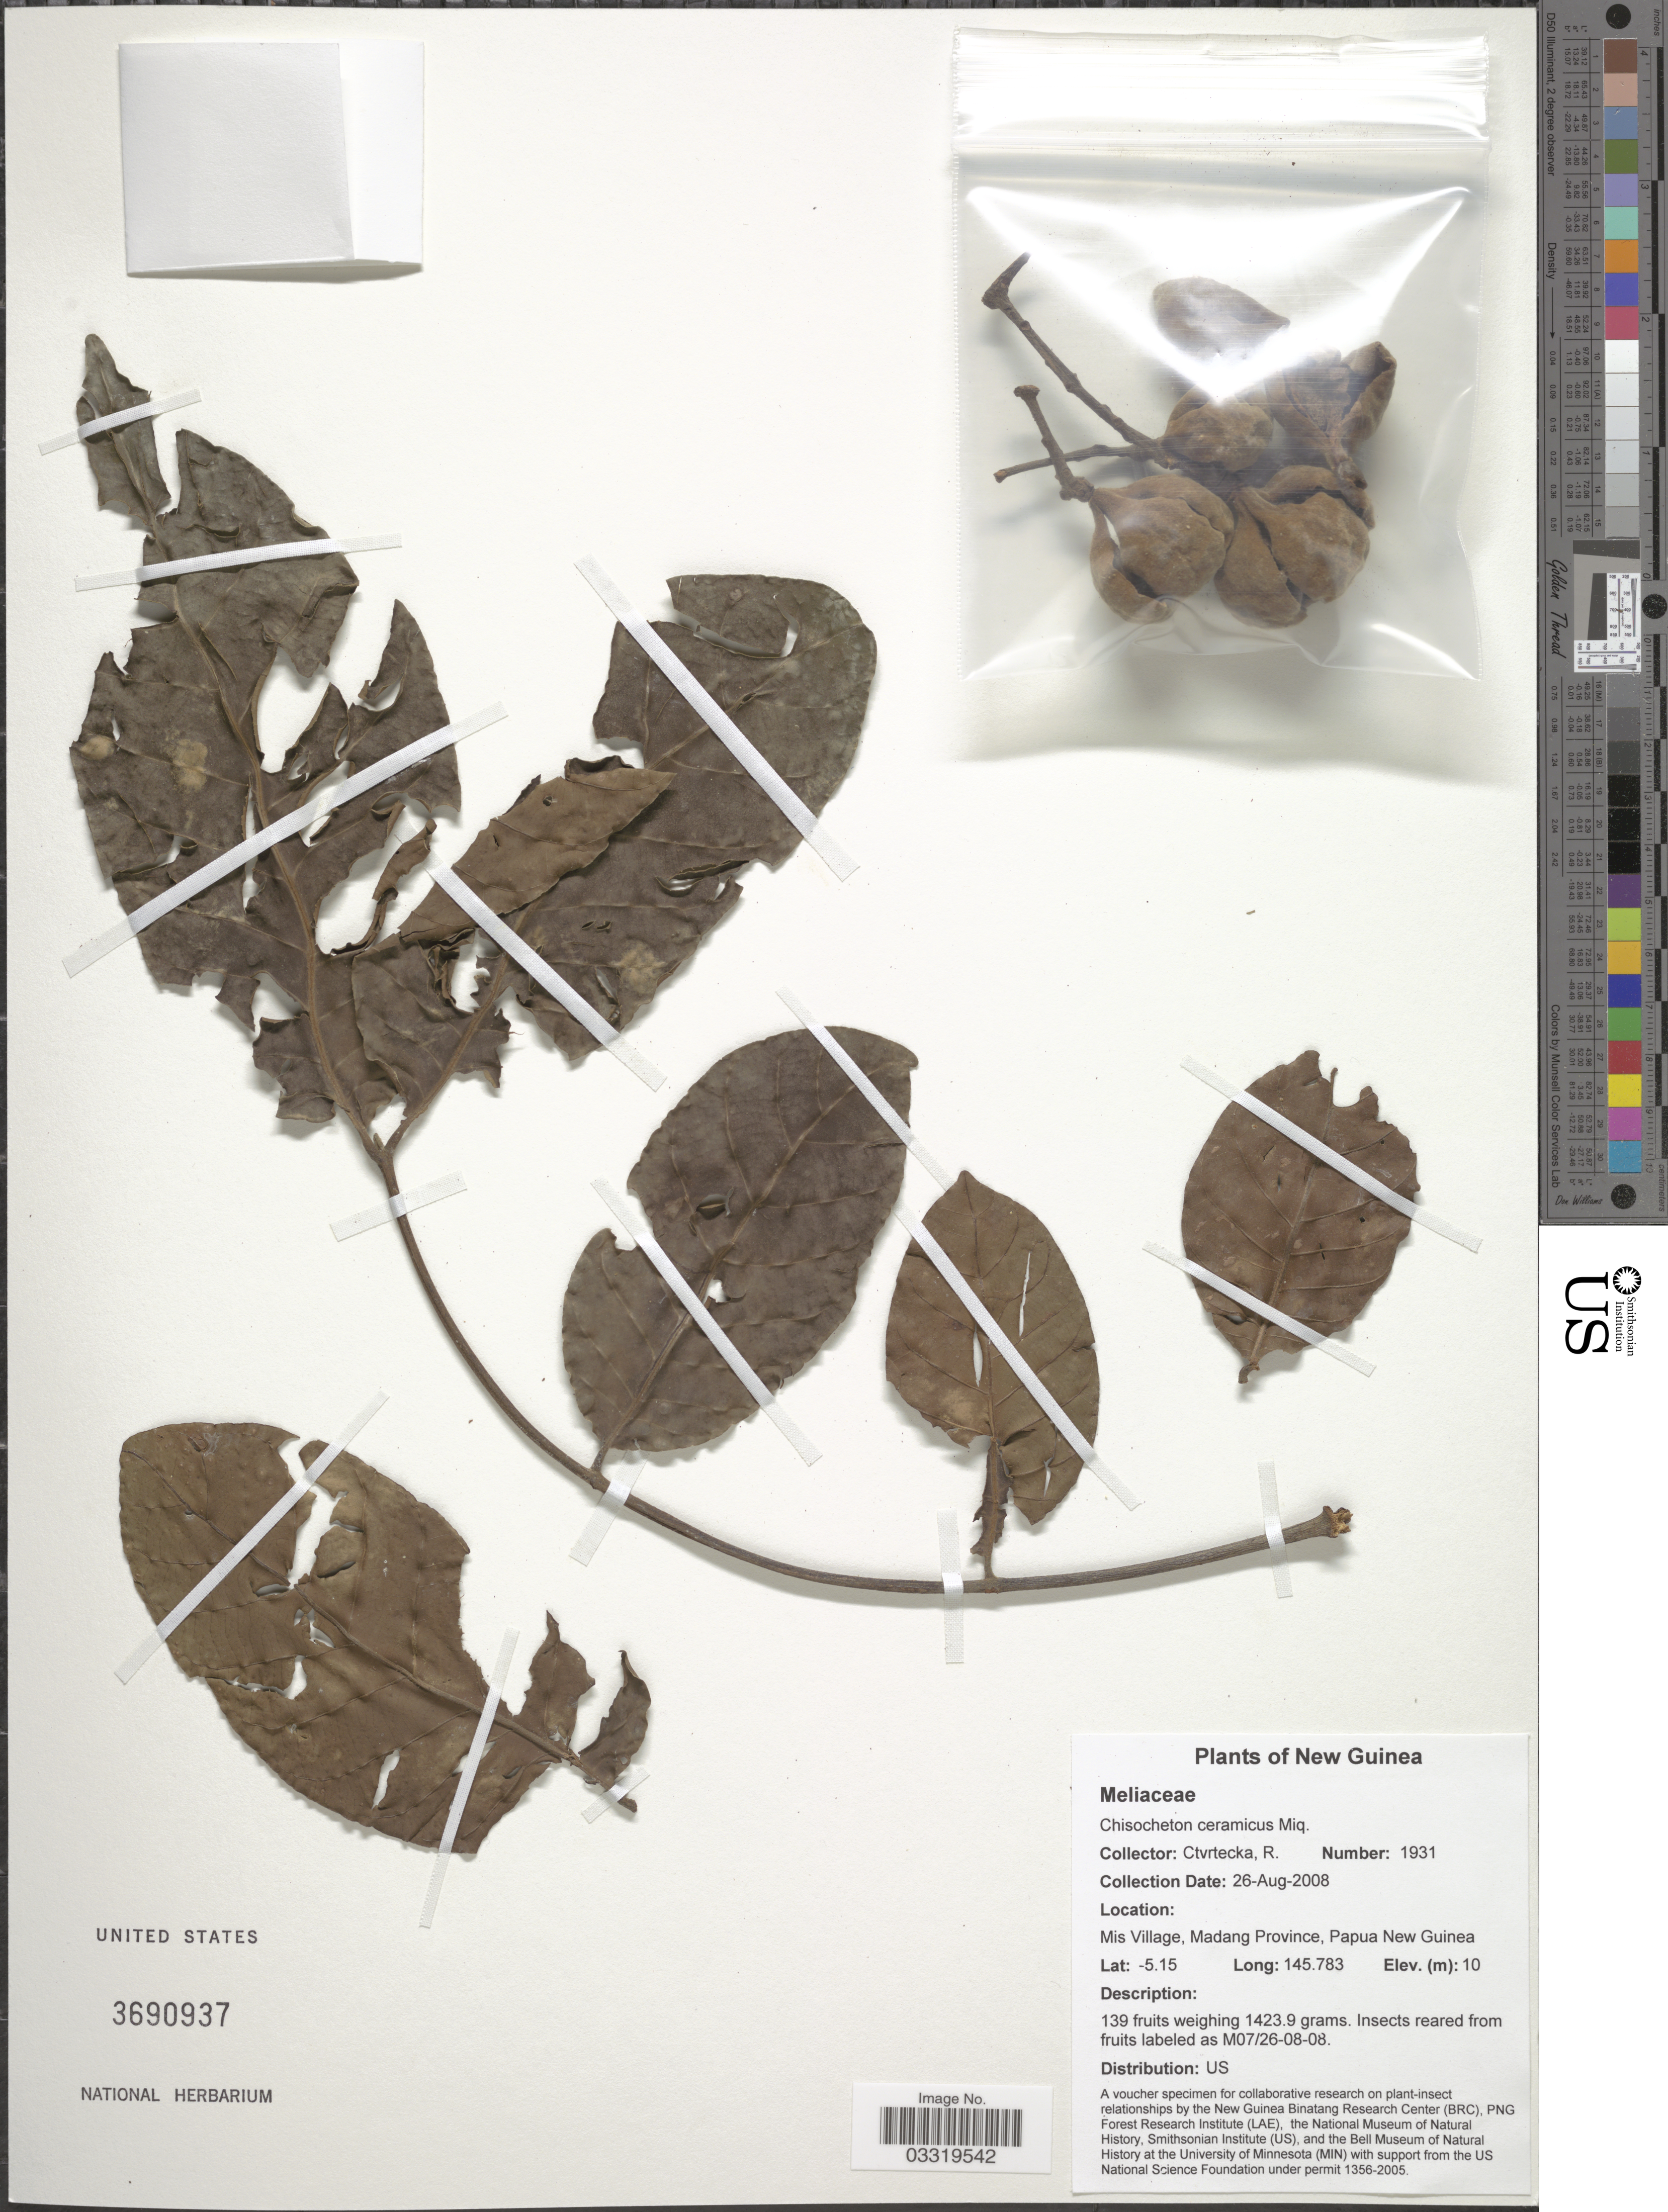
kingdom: Plantae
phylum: Tracheophyta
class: Magnoliopsida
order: Sapindales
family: Meliaceae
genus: Chisocheton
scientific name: Chisocheton ceramicus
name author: (Miq.) C. DC.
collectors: R. Ctvrtecka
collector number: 1931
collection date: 2008-08-26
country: Papua New Guinea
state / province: Madang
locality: New Guinea, Mis Village, Madang Province.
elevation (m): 10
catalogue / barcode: US 3690937